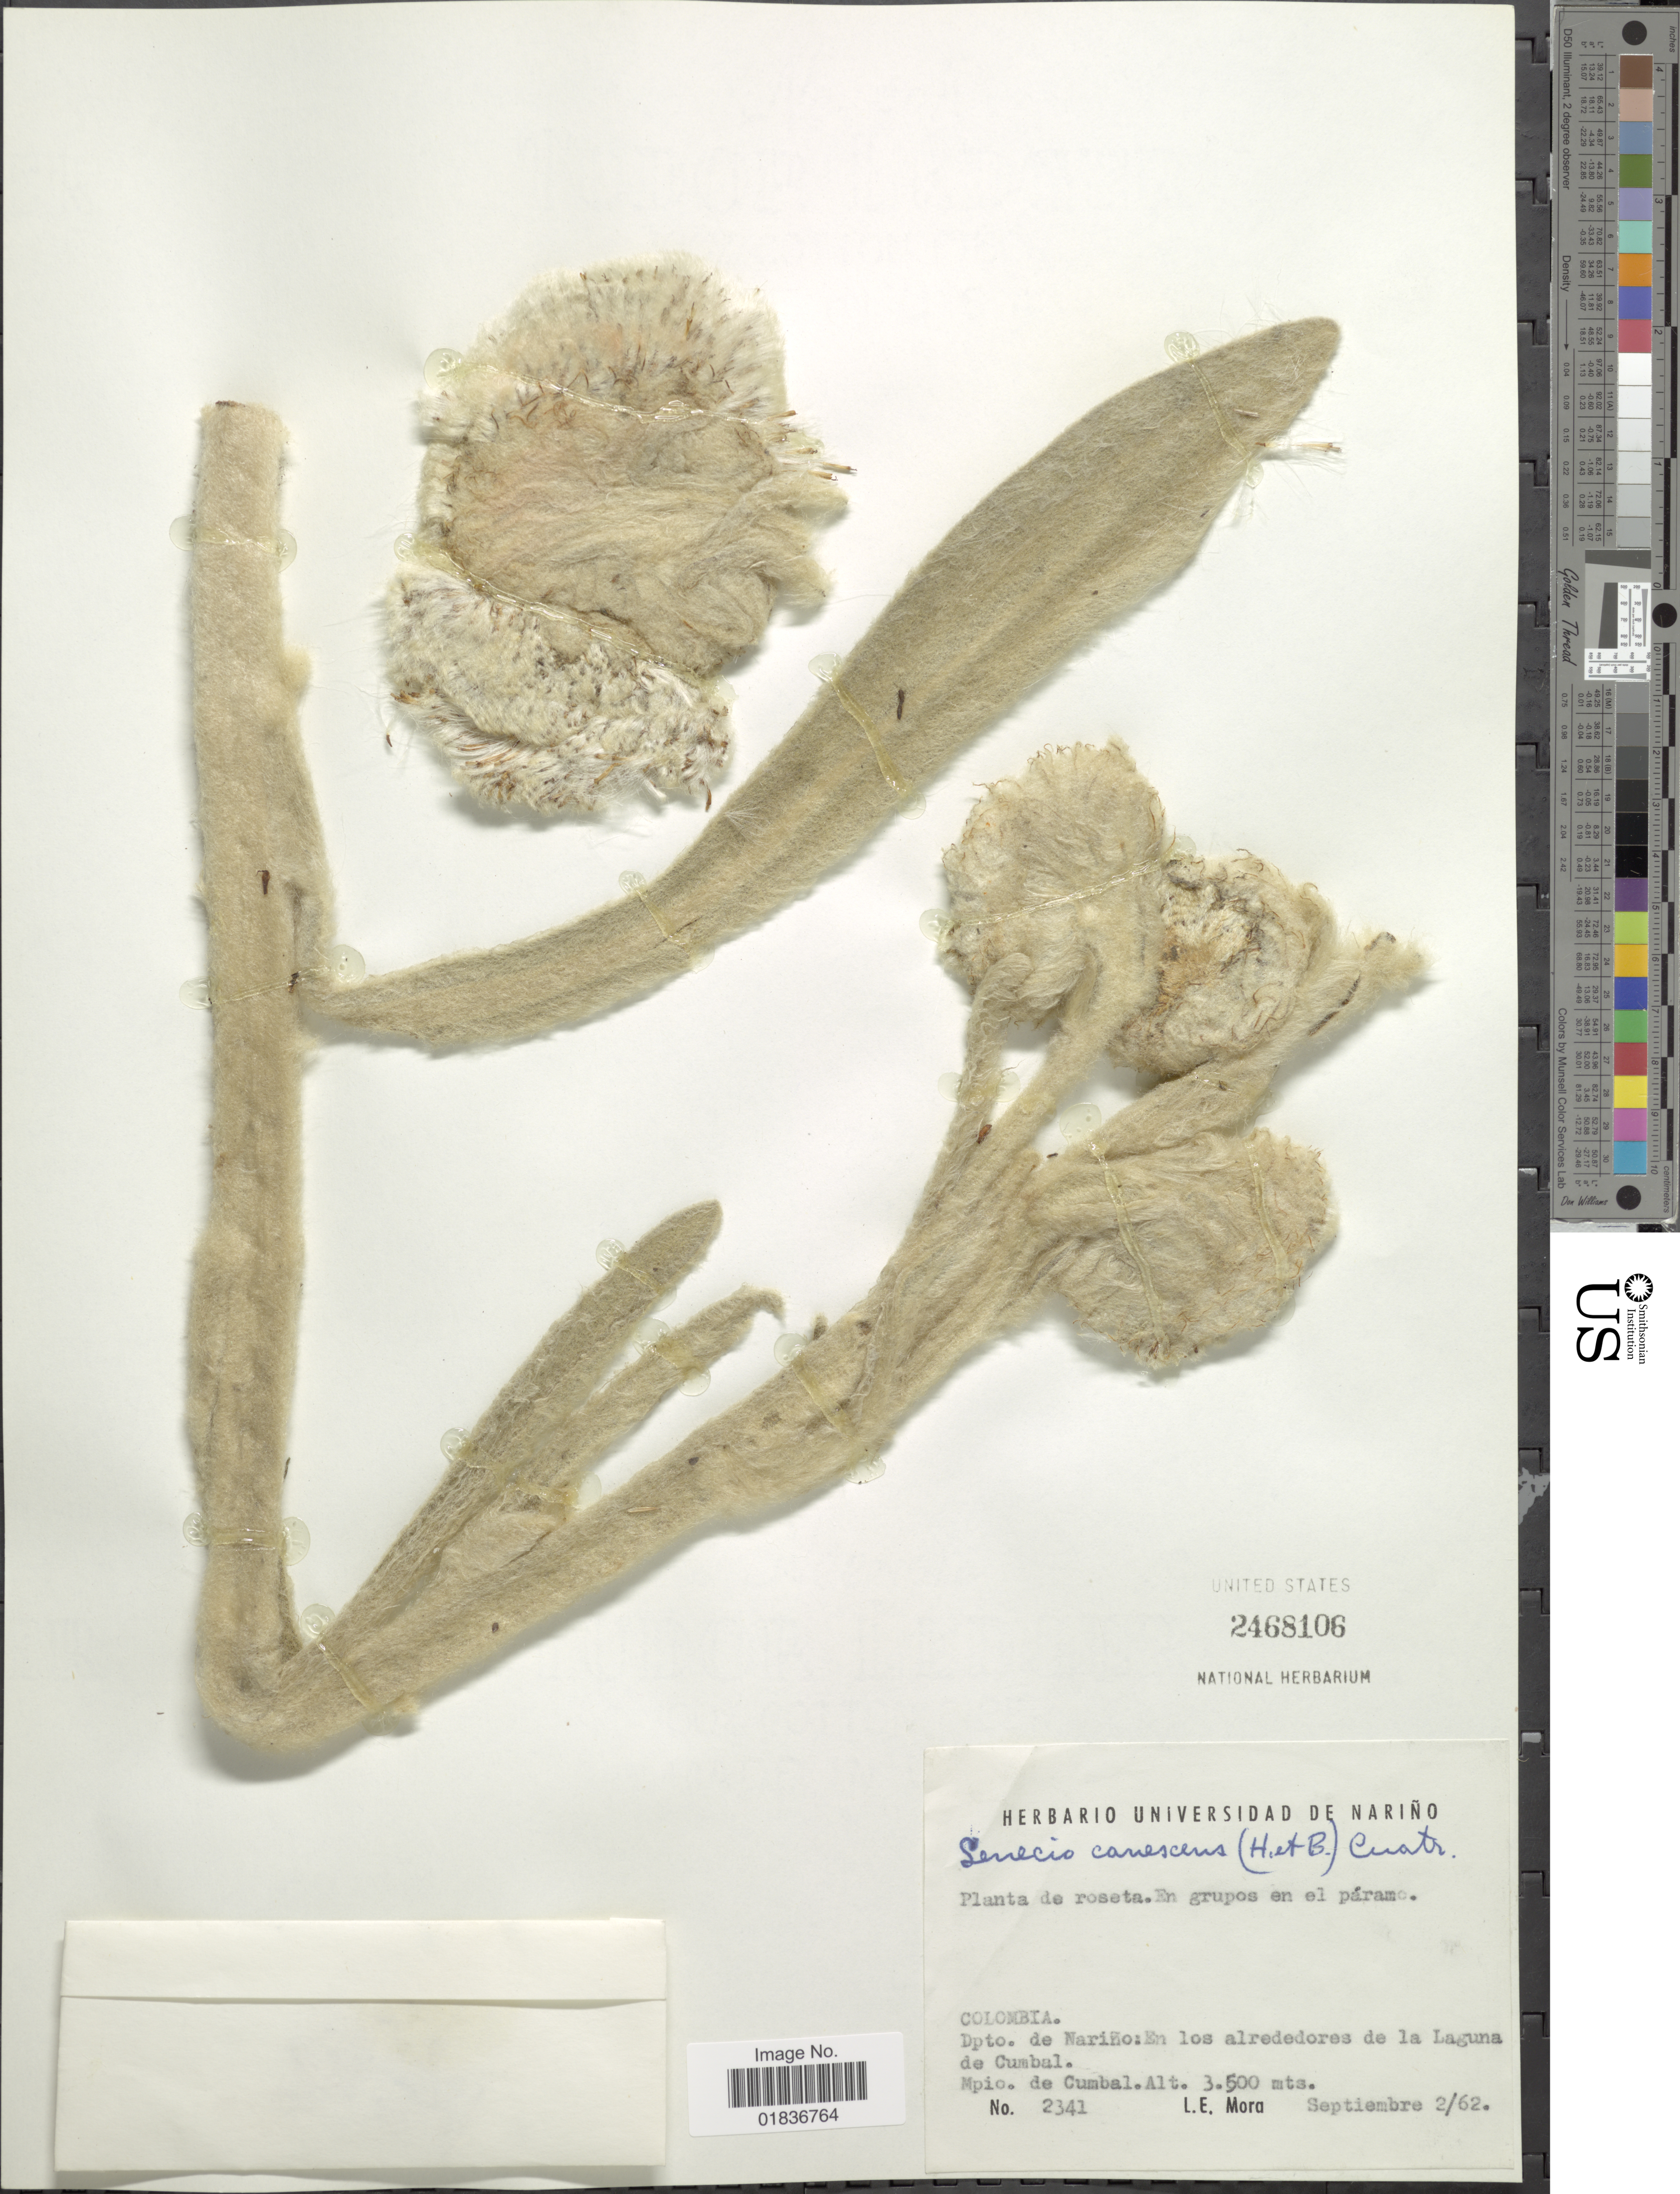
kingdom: Plantae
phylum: Tracheophyta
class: Magnoliopsida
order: Asterales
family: Asteraceae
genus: Senecio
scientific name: Senecio canescens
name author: (Bonpl.) Cuatrec.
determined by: Salomon, Luciana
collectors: L. Mora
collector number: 2341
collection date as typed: Transcribed d/m/y: 2/9/62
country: Colombia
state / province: Nariño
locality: Dpto. de Nariño: En los alrededores de la Laguna de Cumbal. Mpio. de Cumbal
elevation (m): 3500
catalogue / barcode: US 2468106